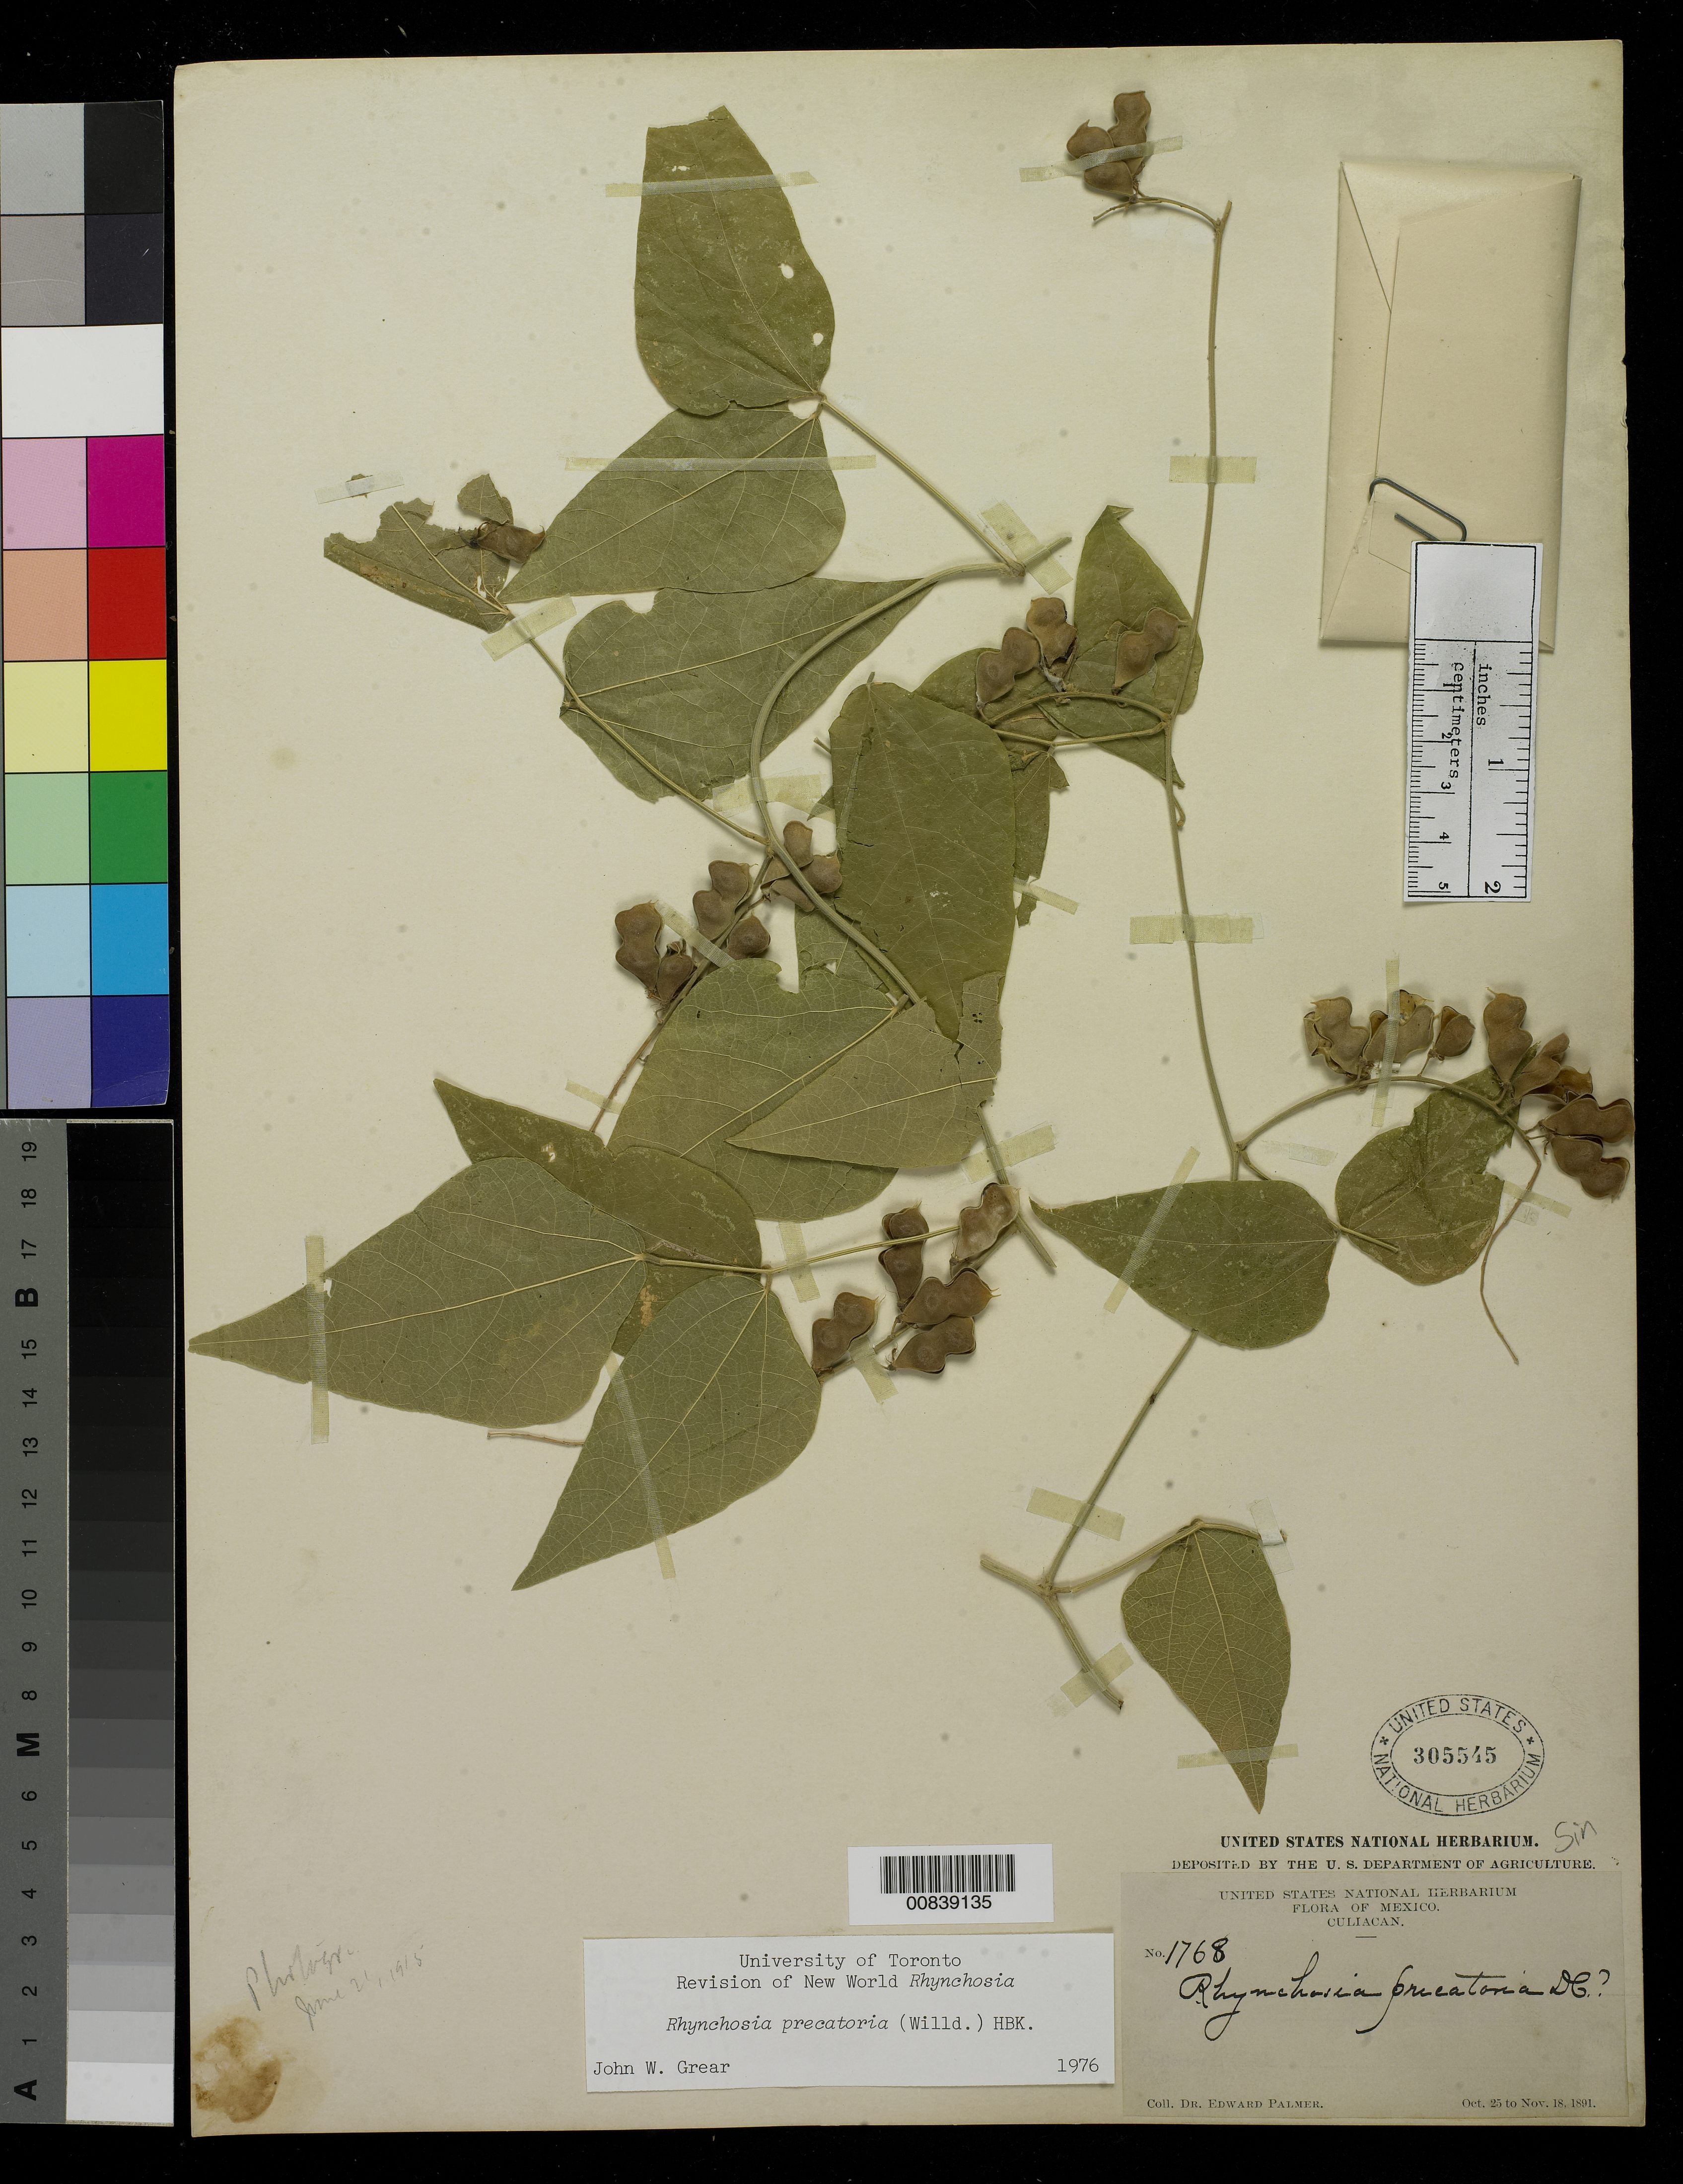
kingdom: Plantae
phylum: Tracheophyta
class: Magnoliopsida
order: Fabales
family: Fabaceae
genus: Rhynchosia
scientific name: Rhynchosia precatoria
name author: (Willd.) DC.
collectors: E. Palmer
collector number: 1768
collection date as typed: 25 Oct 1891 to 18 Nov 1891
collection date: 1891-10-25/1891-11-18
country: Mexico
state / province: Sinaloa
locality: Culiacan, Sinaloa.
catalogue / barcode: US 305545